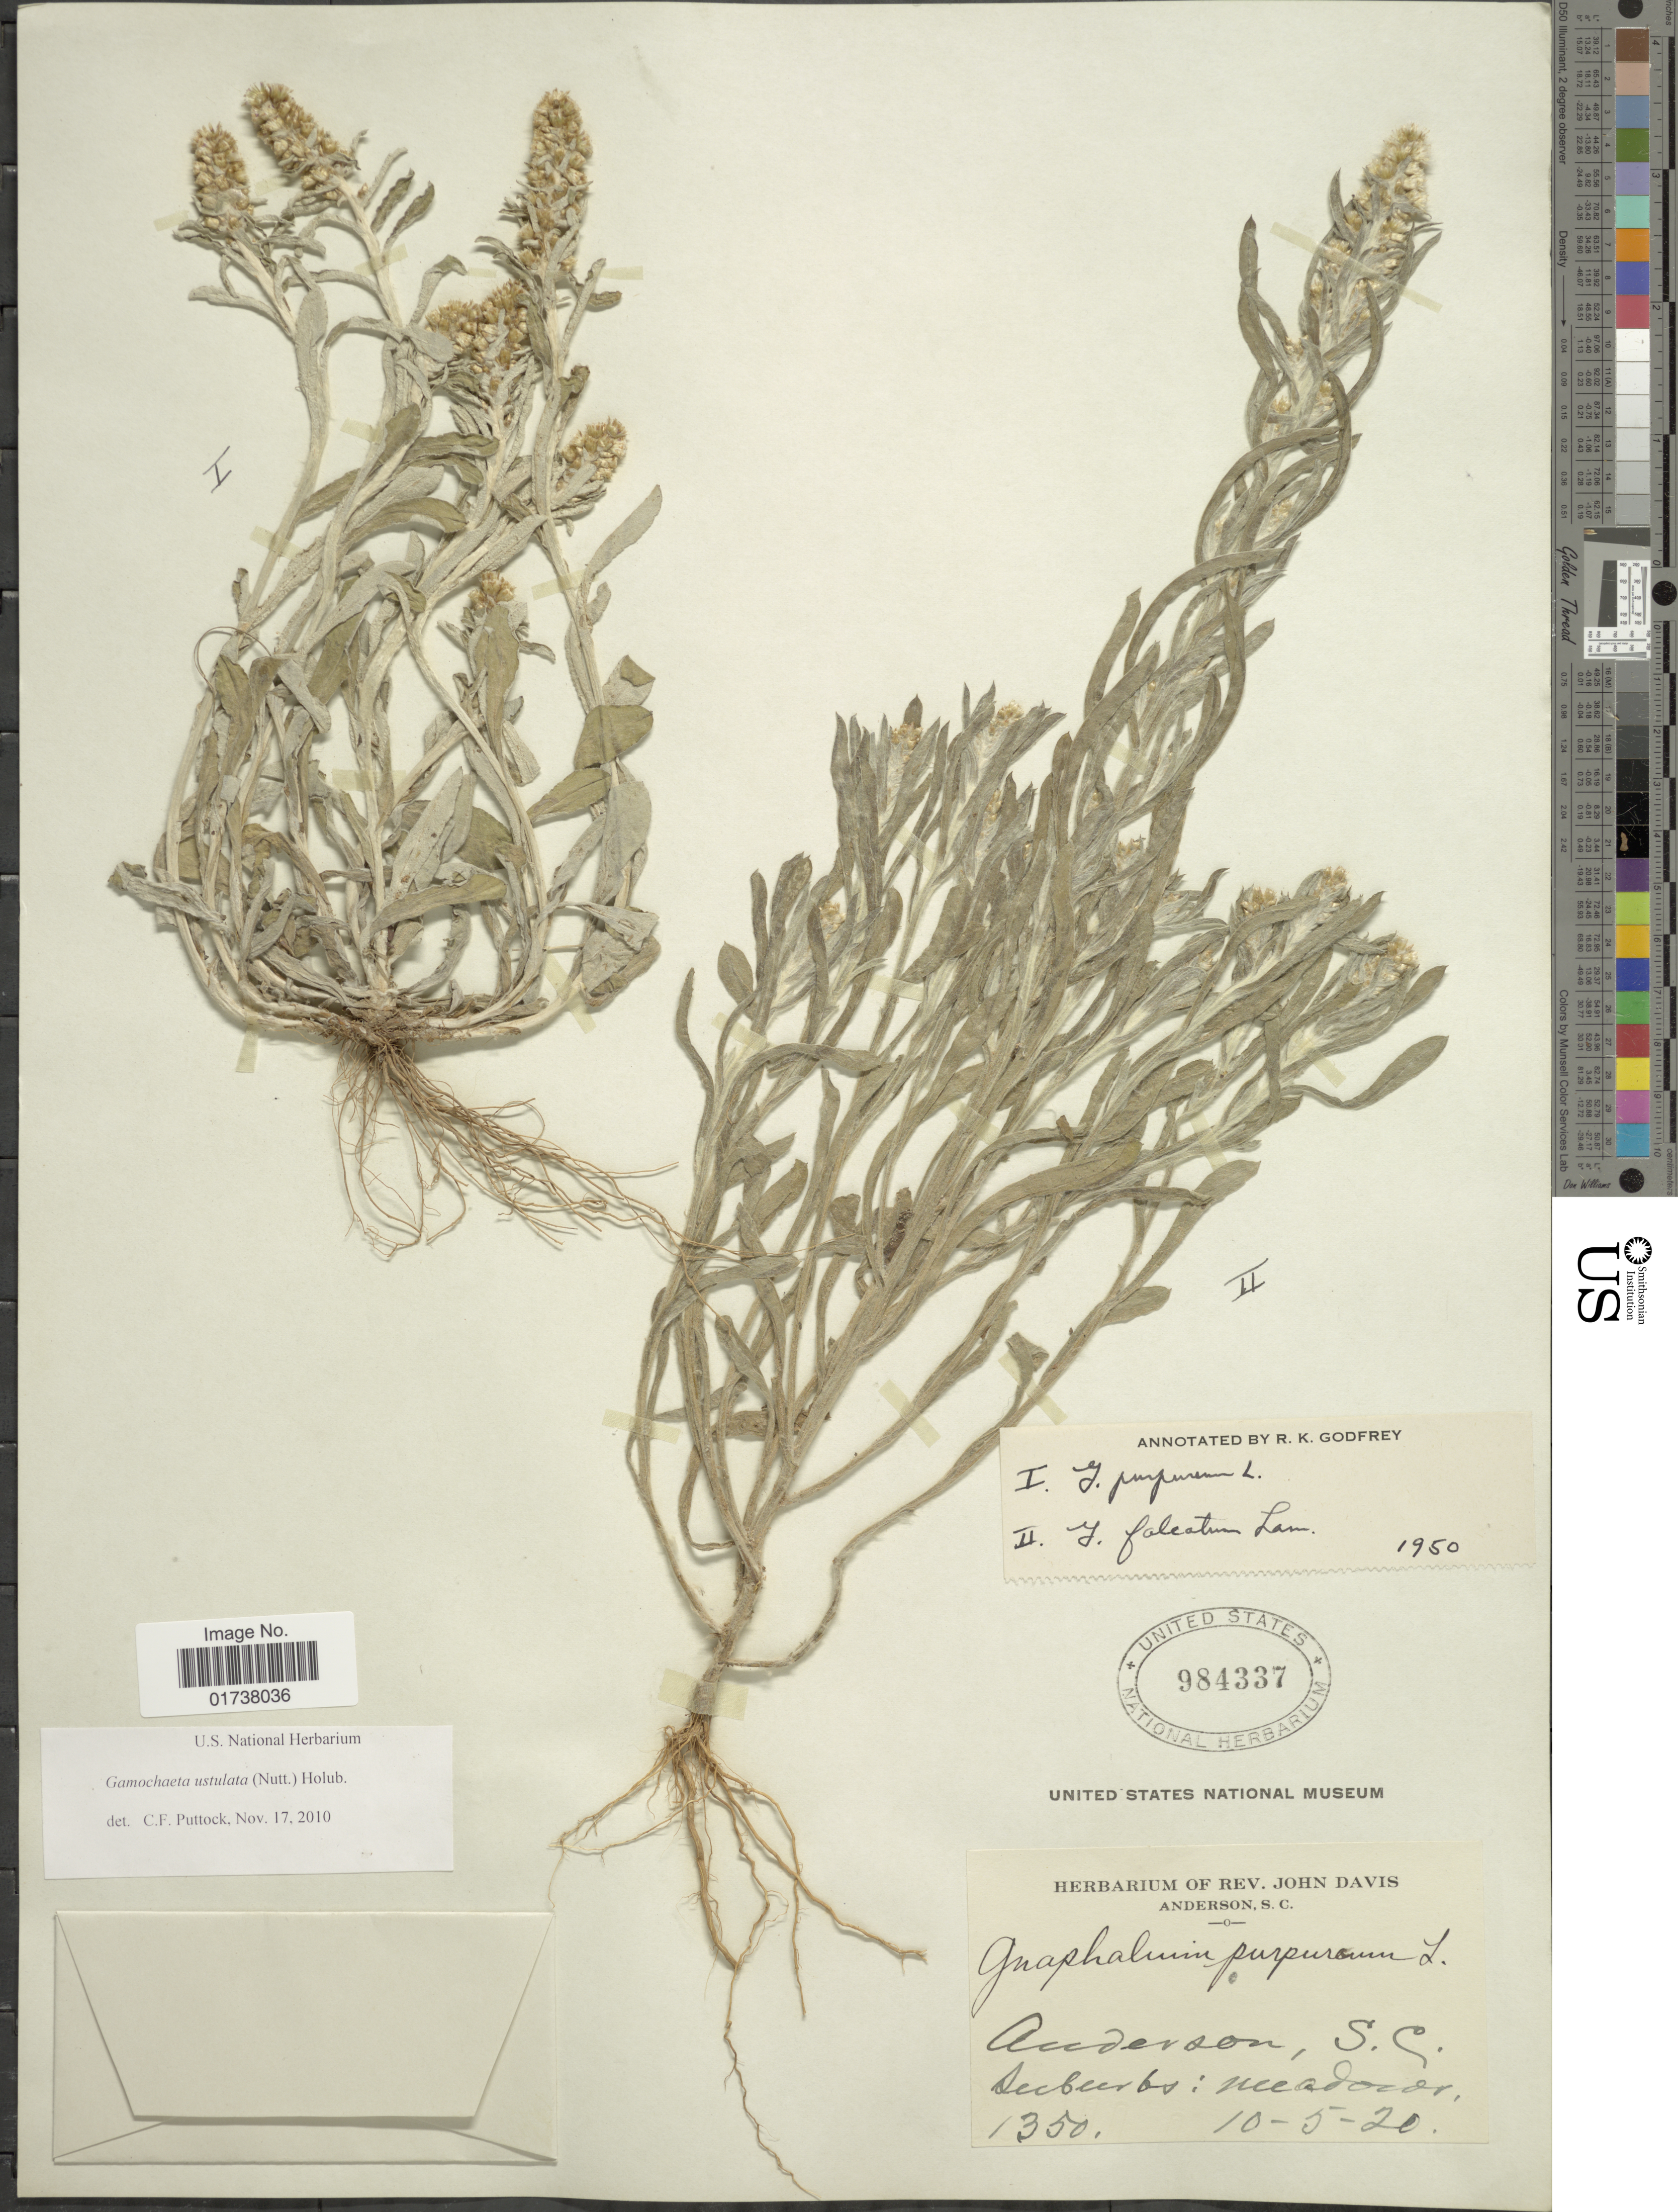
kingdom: Plantae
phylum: Tracheophyta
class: Magnoliopsida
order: Asterales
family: Asteraceae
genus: Gamochaeta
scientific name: Gamochaeta ustulata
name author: (Nutt.) Holub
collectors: ex herb. Rev. John Davis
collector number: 1350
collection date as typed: Transcribed d/m/y: 5/10/20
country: United States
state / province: South Carolina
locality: Anderson, S.C., Secbeerbs: meadows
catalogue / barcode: US 984337